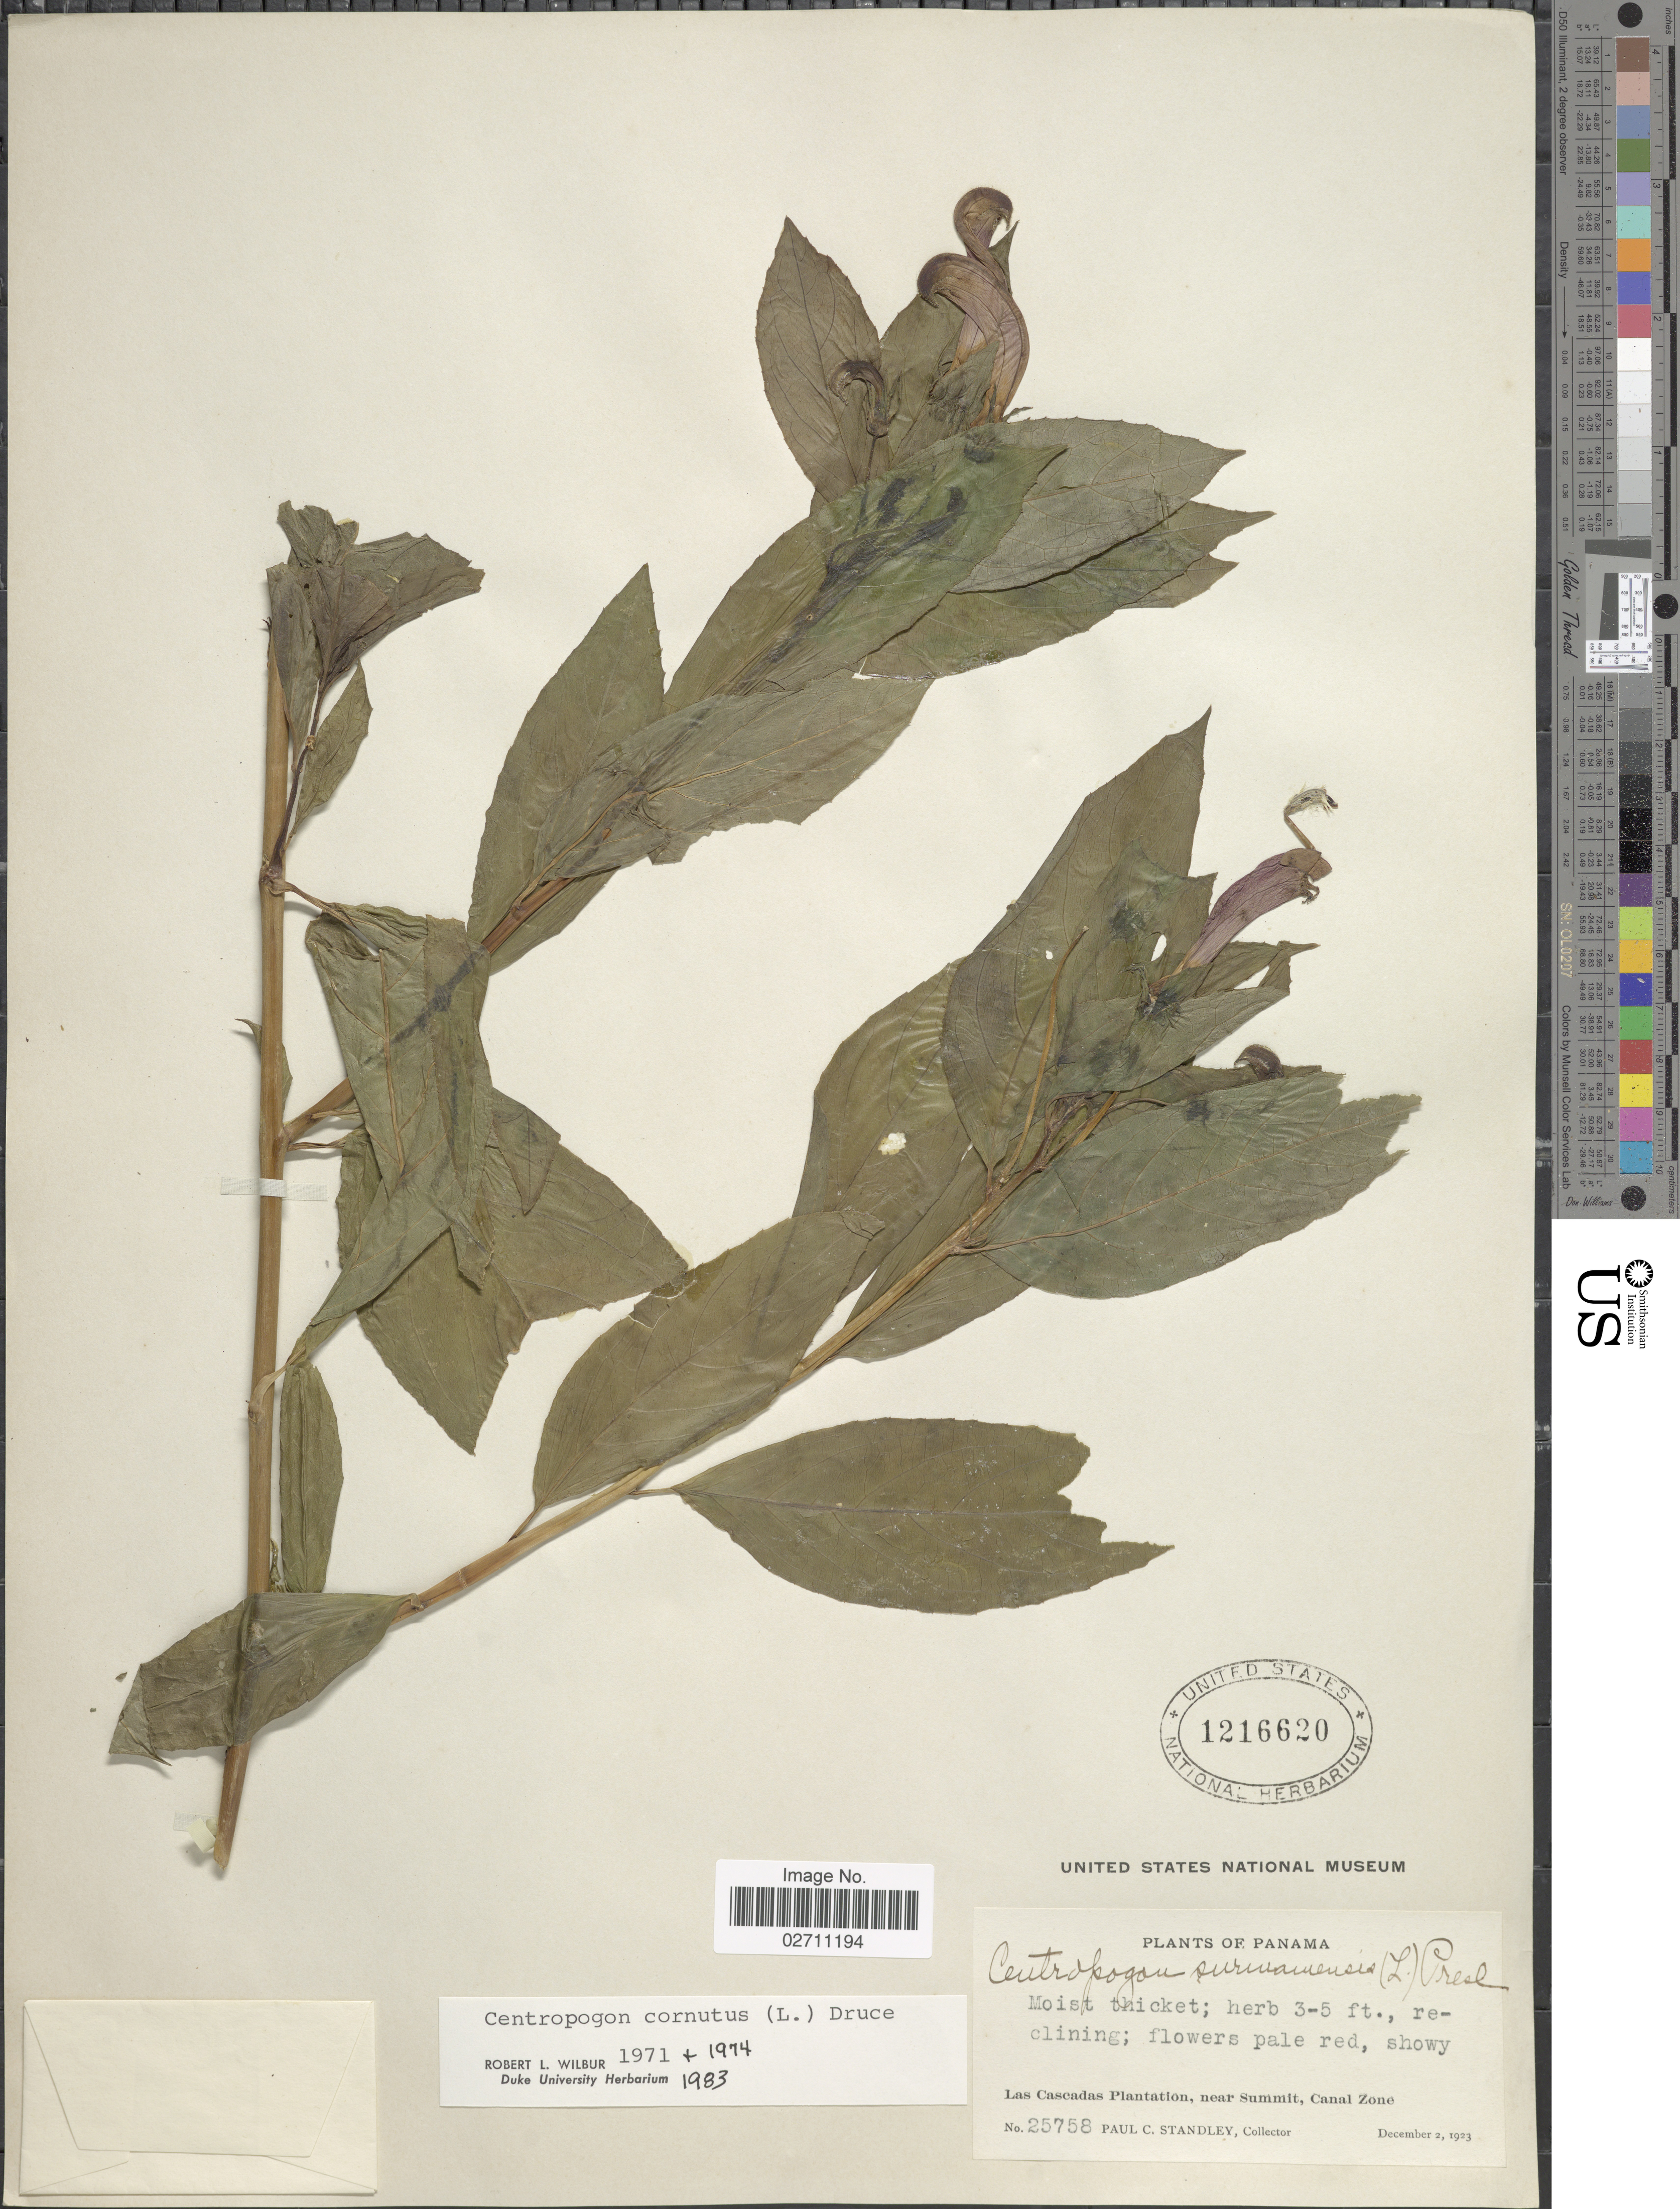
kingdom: Plantae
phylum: Tracheophyta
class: Magnoliopsida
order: Asterales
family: Campanulaceae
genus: Centropogon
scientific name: Centropogon cornutus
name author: (L.) Druce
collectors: P. C. Standley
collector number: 25758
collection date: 1923-12-02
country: Panama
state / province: Colón / Panamá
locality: Las Cascadas Plantation, near Summit, Canal Zone.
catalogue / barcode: US 1216620